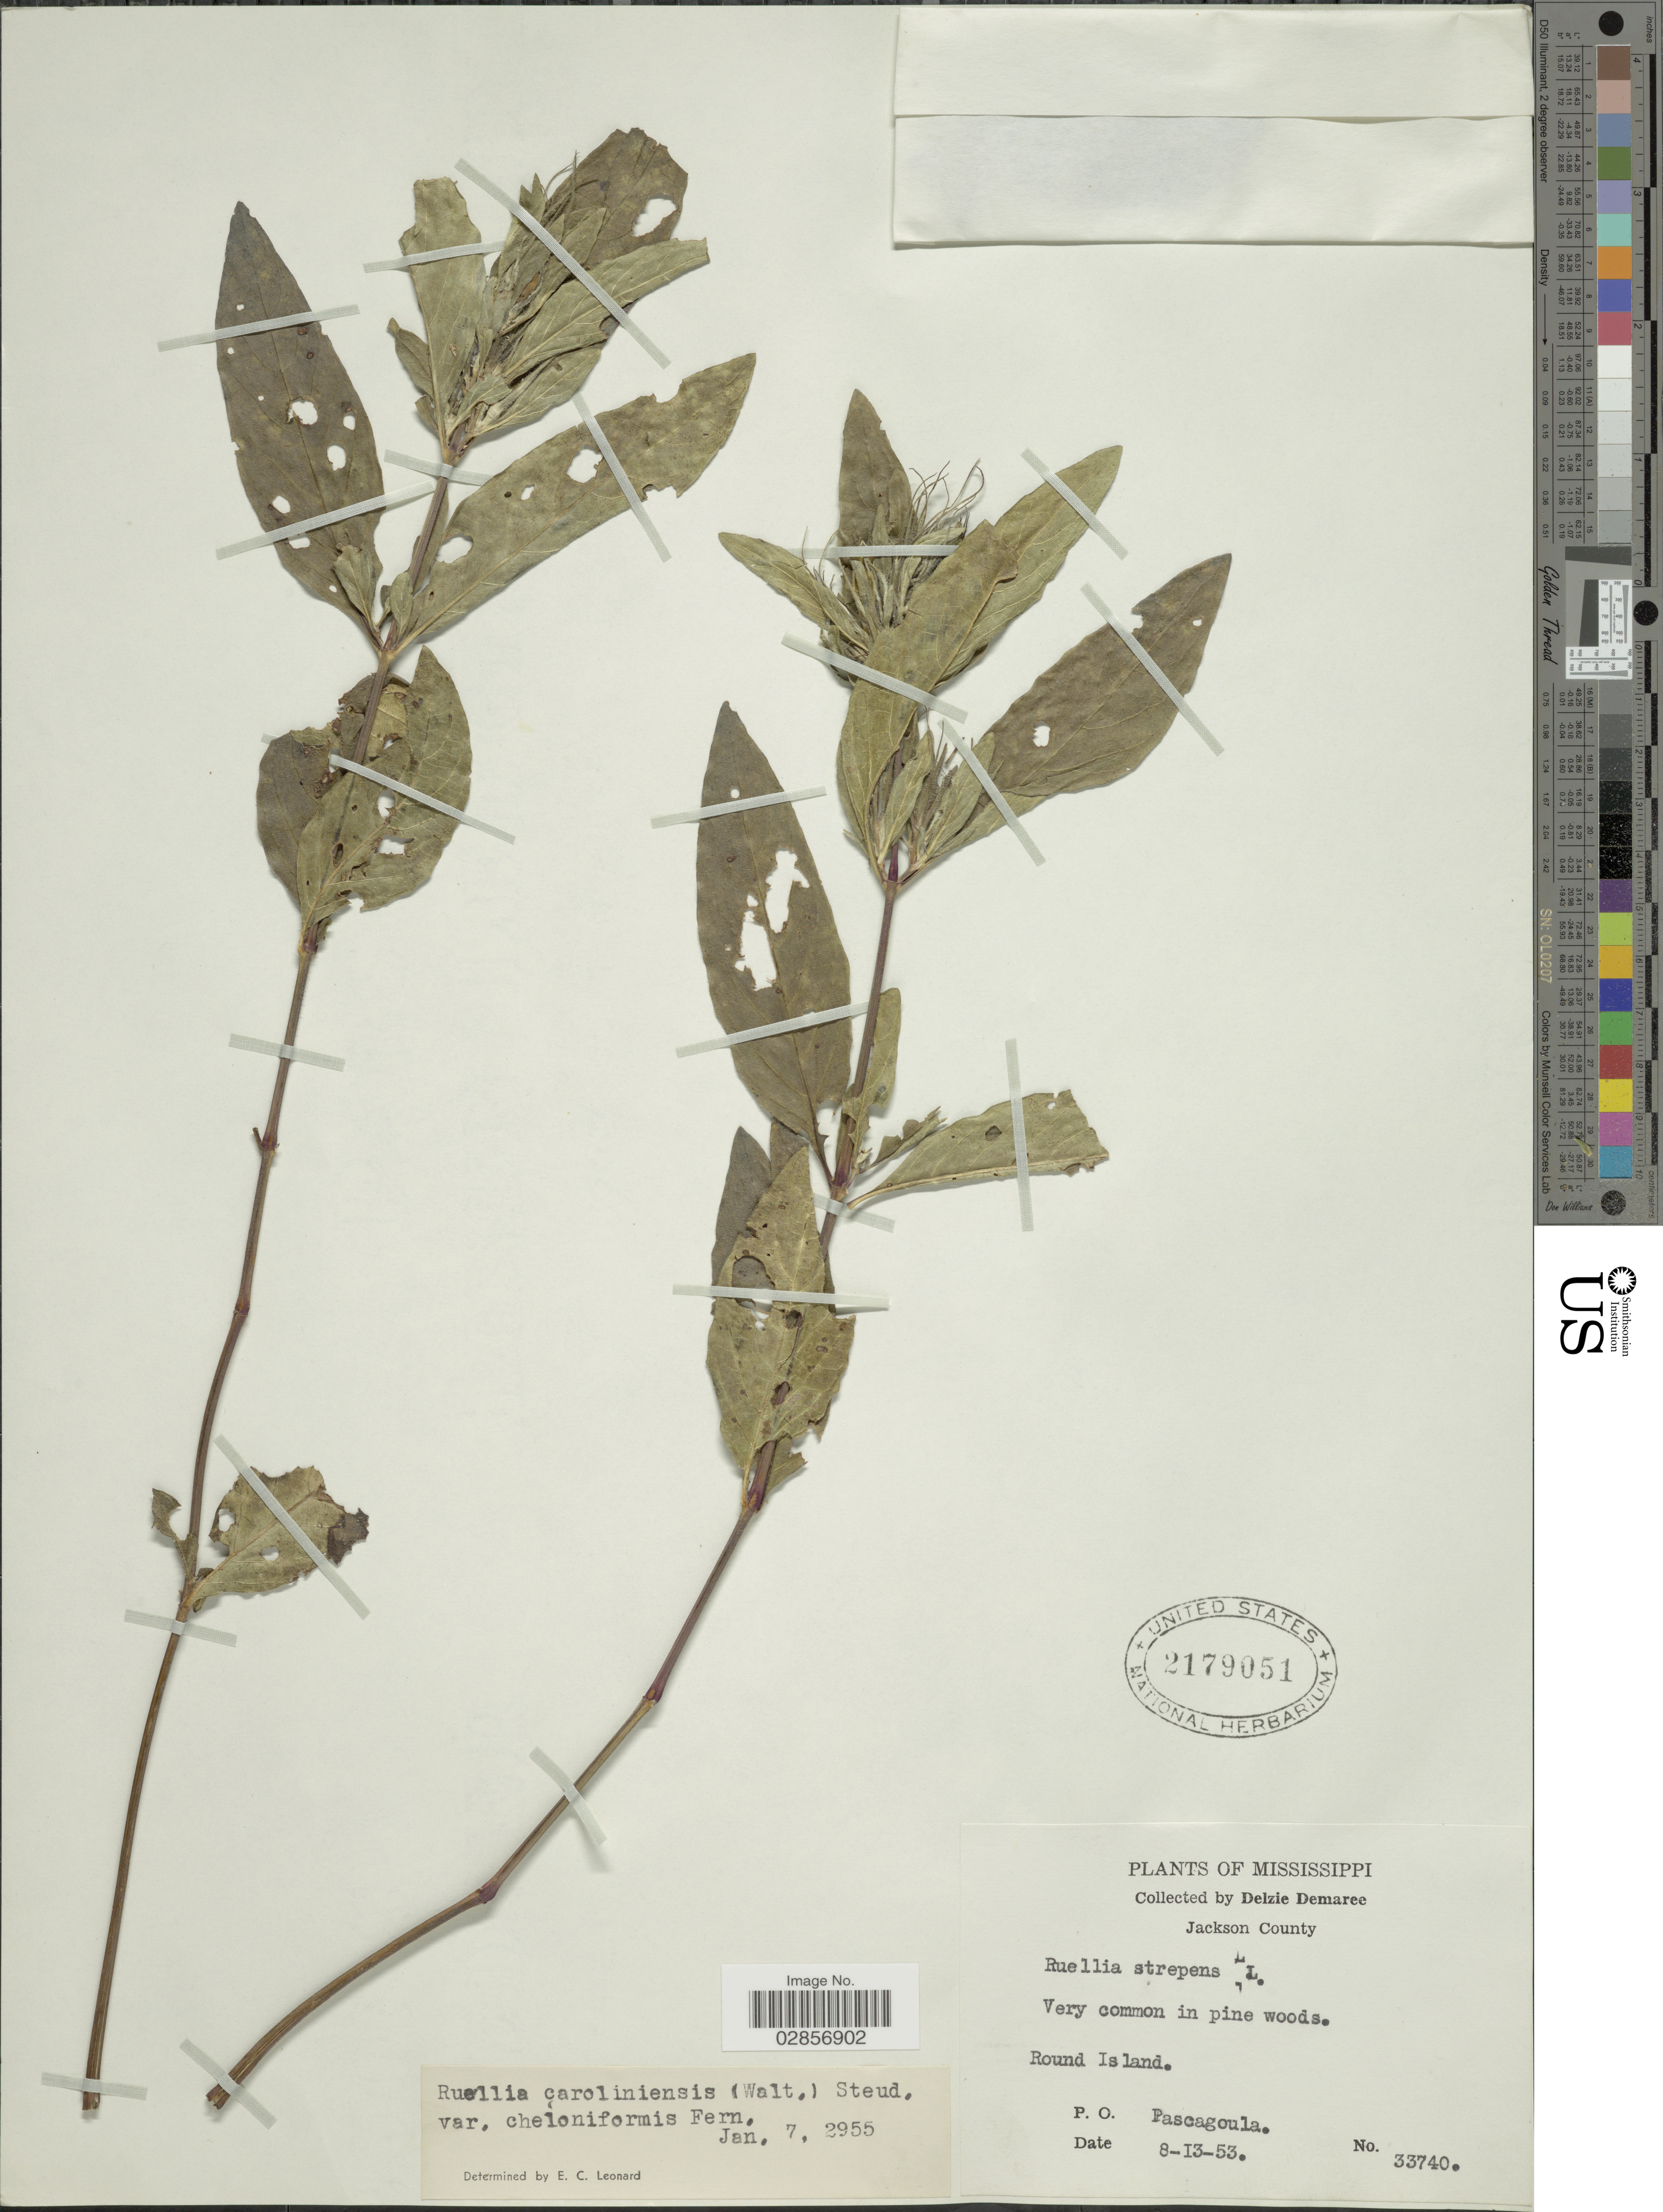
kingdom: Plantae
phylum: Tracheophyta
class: Magnoliopsida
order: Lamiales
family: Acanthaceae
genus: Ruellia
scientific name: Ruellia caroliniensis var. cheloniformis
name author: Fernald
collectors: D. Demaree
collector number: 33740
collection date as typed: Transcribed d/m/y: 23/8/53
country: United States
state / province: Mississippi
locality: Jackson County. Round Island. P. O. Pascagoula.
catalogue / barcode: US 2179051